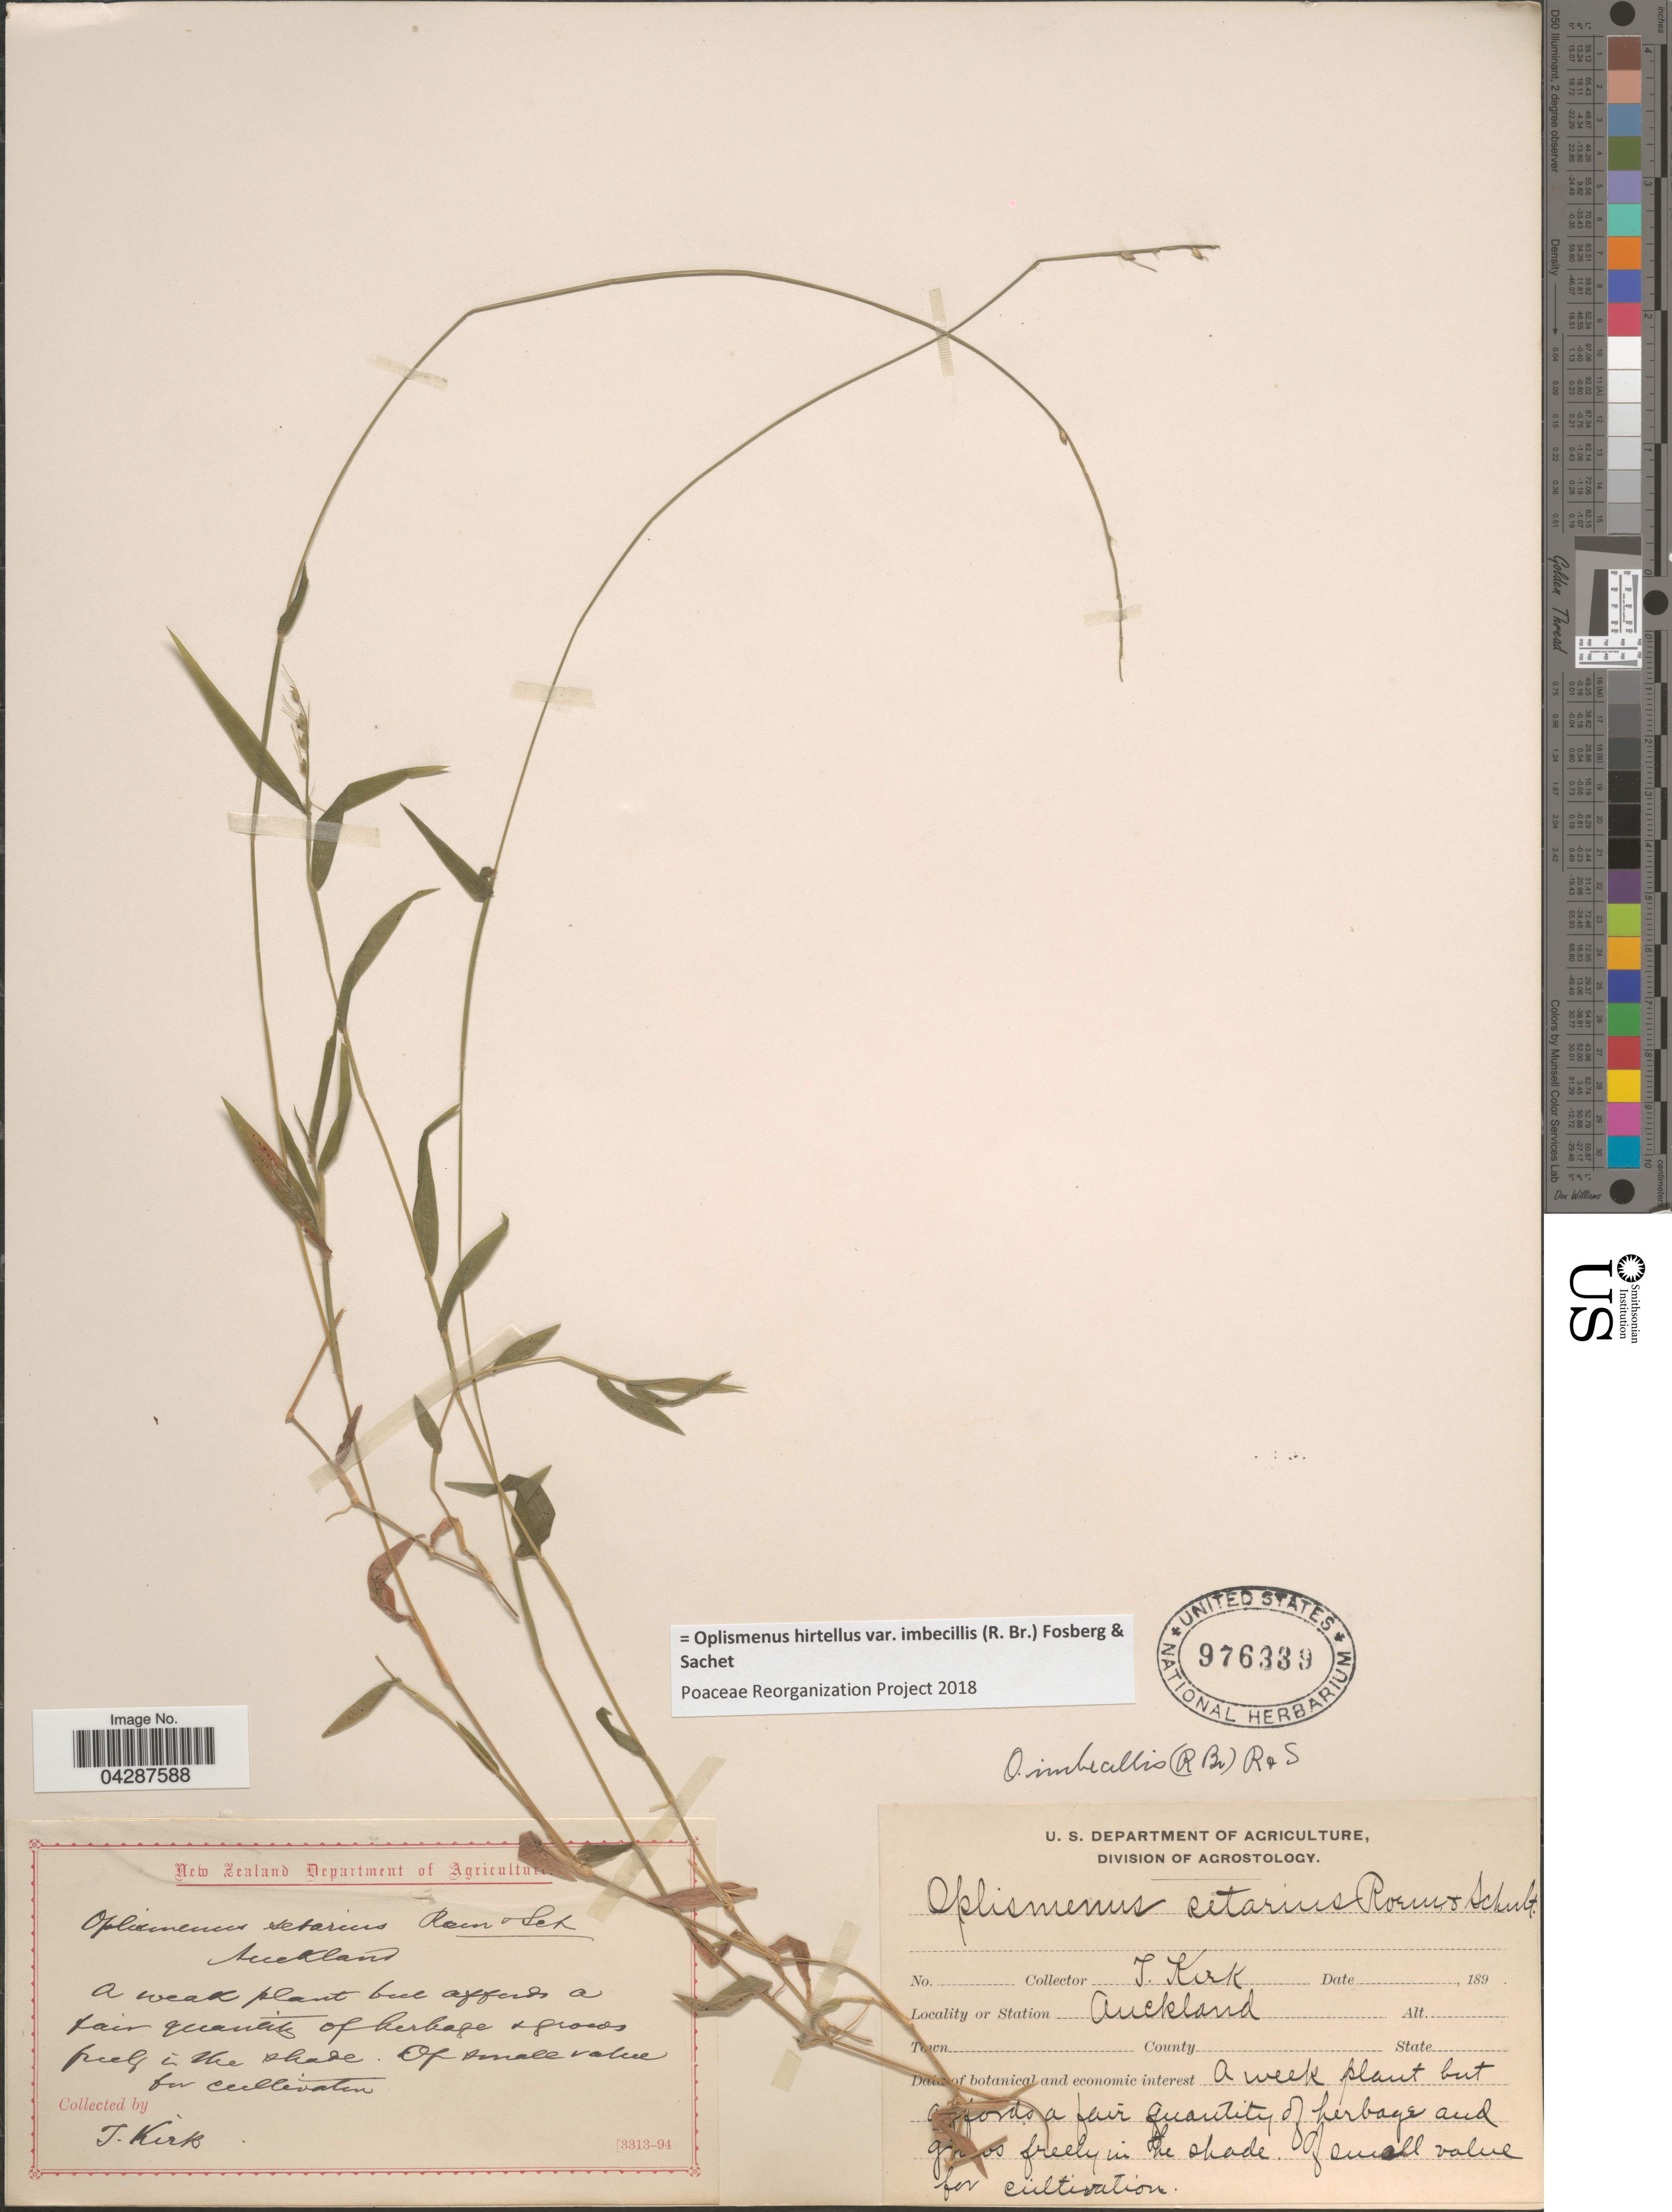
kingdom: Plantae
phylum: Tracheophyta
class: Liliopsida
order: Poales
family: Poaceae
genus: Oplismenus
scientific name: Oplismenus hirtellus var. imbecillis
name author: (R. Br.) Fosberg & Sachet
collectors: J. Kirk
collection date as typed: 189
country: New Zealand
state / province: Auckland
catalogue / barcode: US 976339